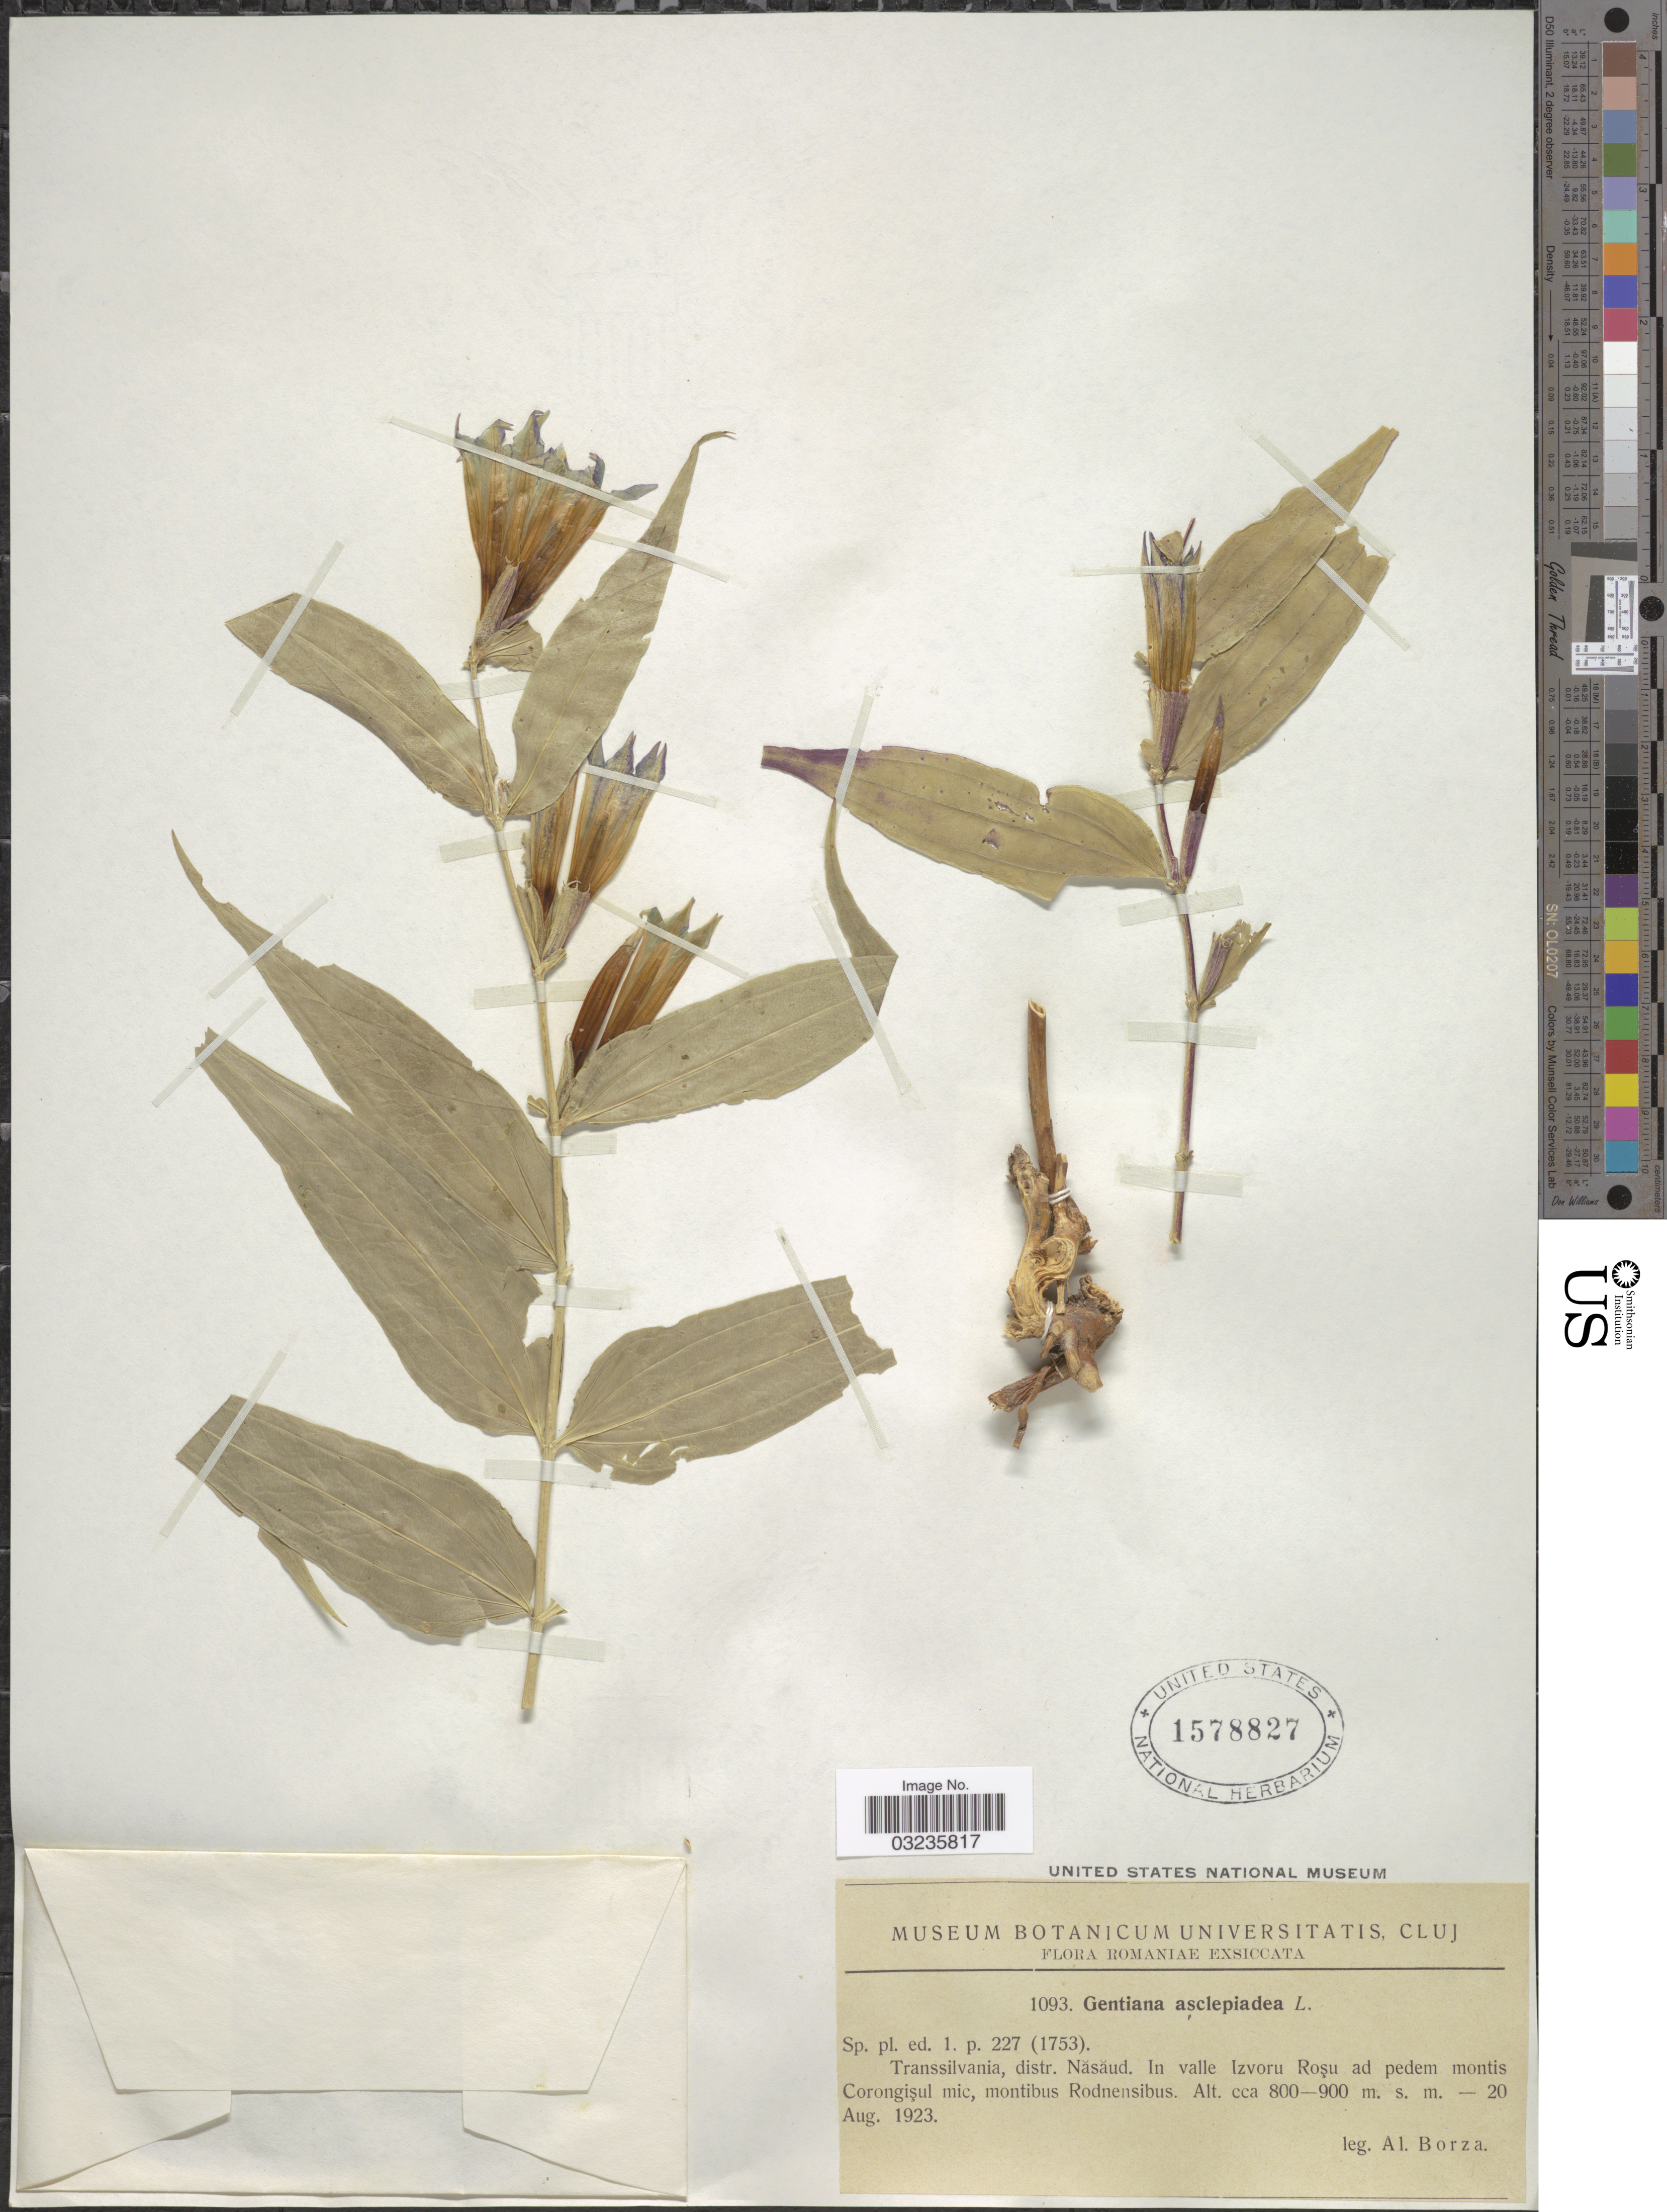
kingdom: Plantae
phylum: Tracheophyta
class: Magnoliopsida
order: Gentianales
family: Gentianaceae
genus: Gentiana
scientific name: Gentiana asclepiadea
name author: L.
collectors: A. Borza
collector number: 1093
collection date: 1923-08-20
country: Romania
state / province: Bistrita-Nasaud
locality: Transsilvania, distr. Nasaud. In valle Izvoru Rosu ad pedem montis Corongisul mic, montibus Rodnensibus.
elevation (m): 800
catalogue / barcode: US 1578827